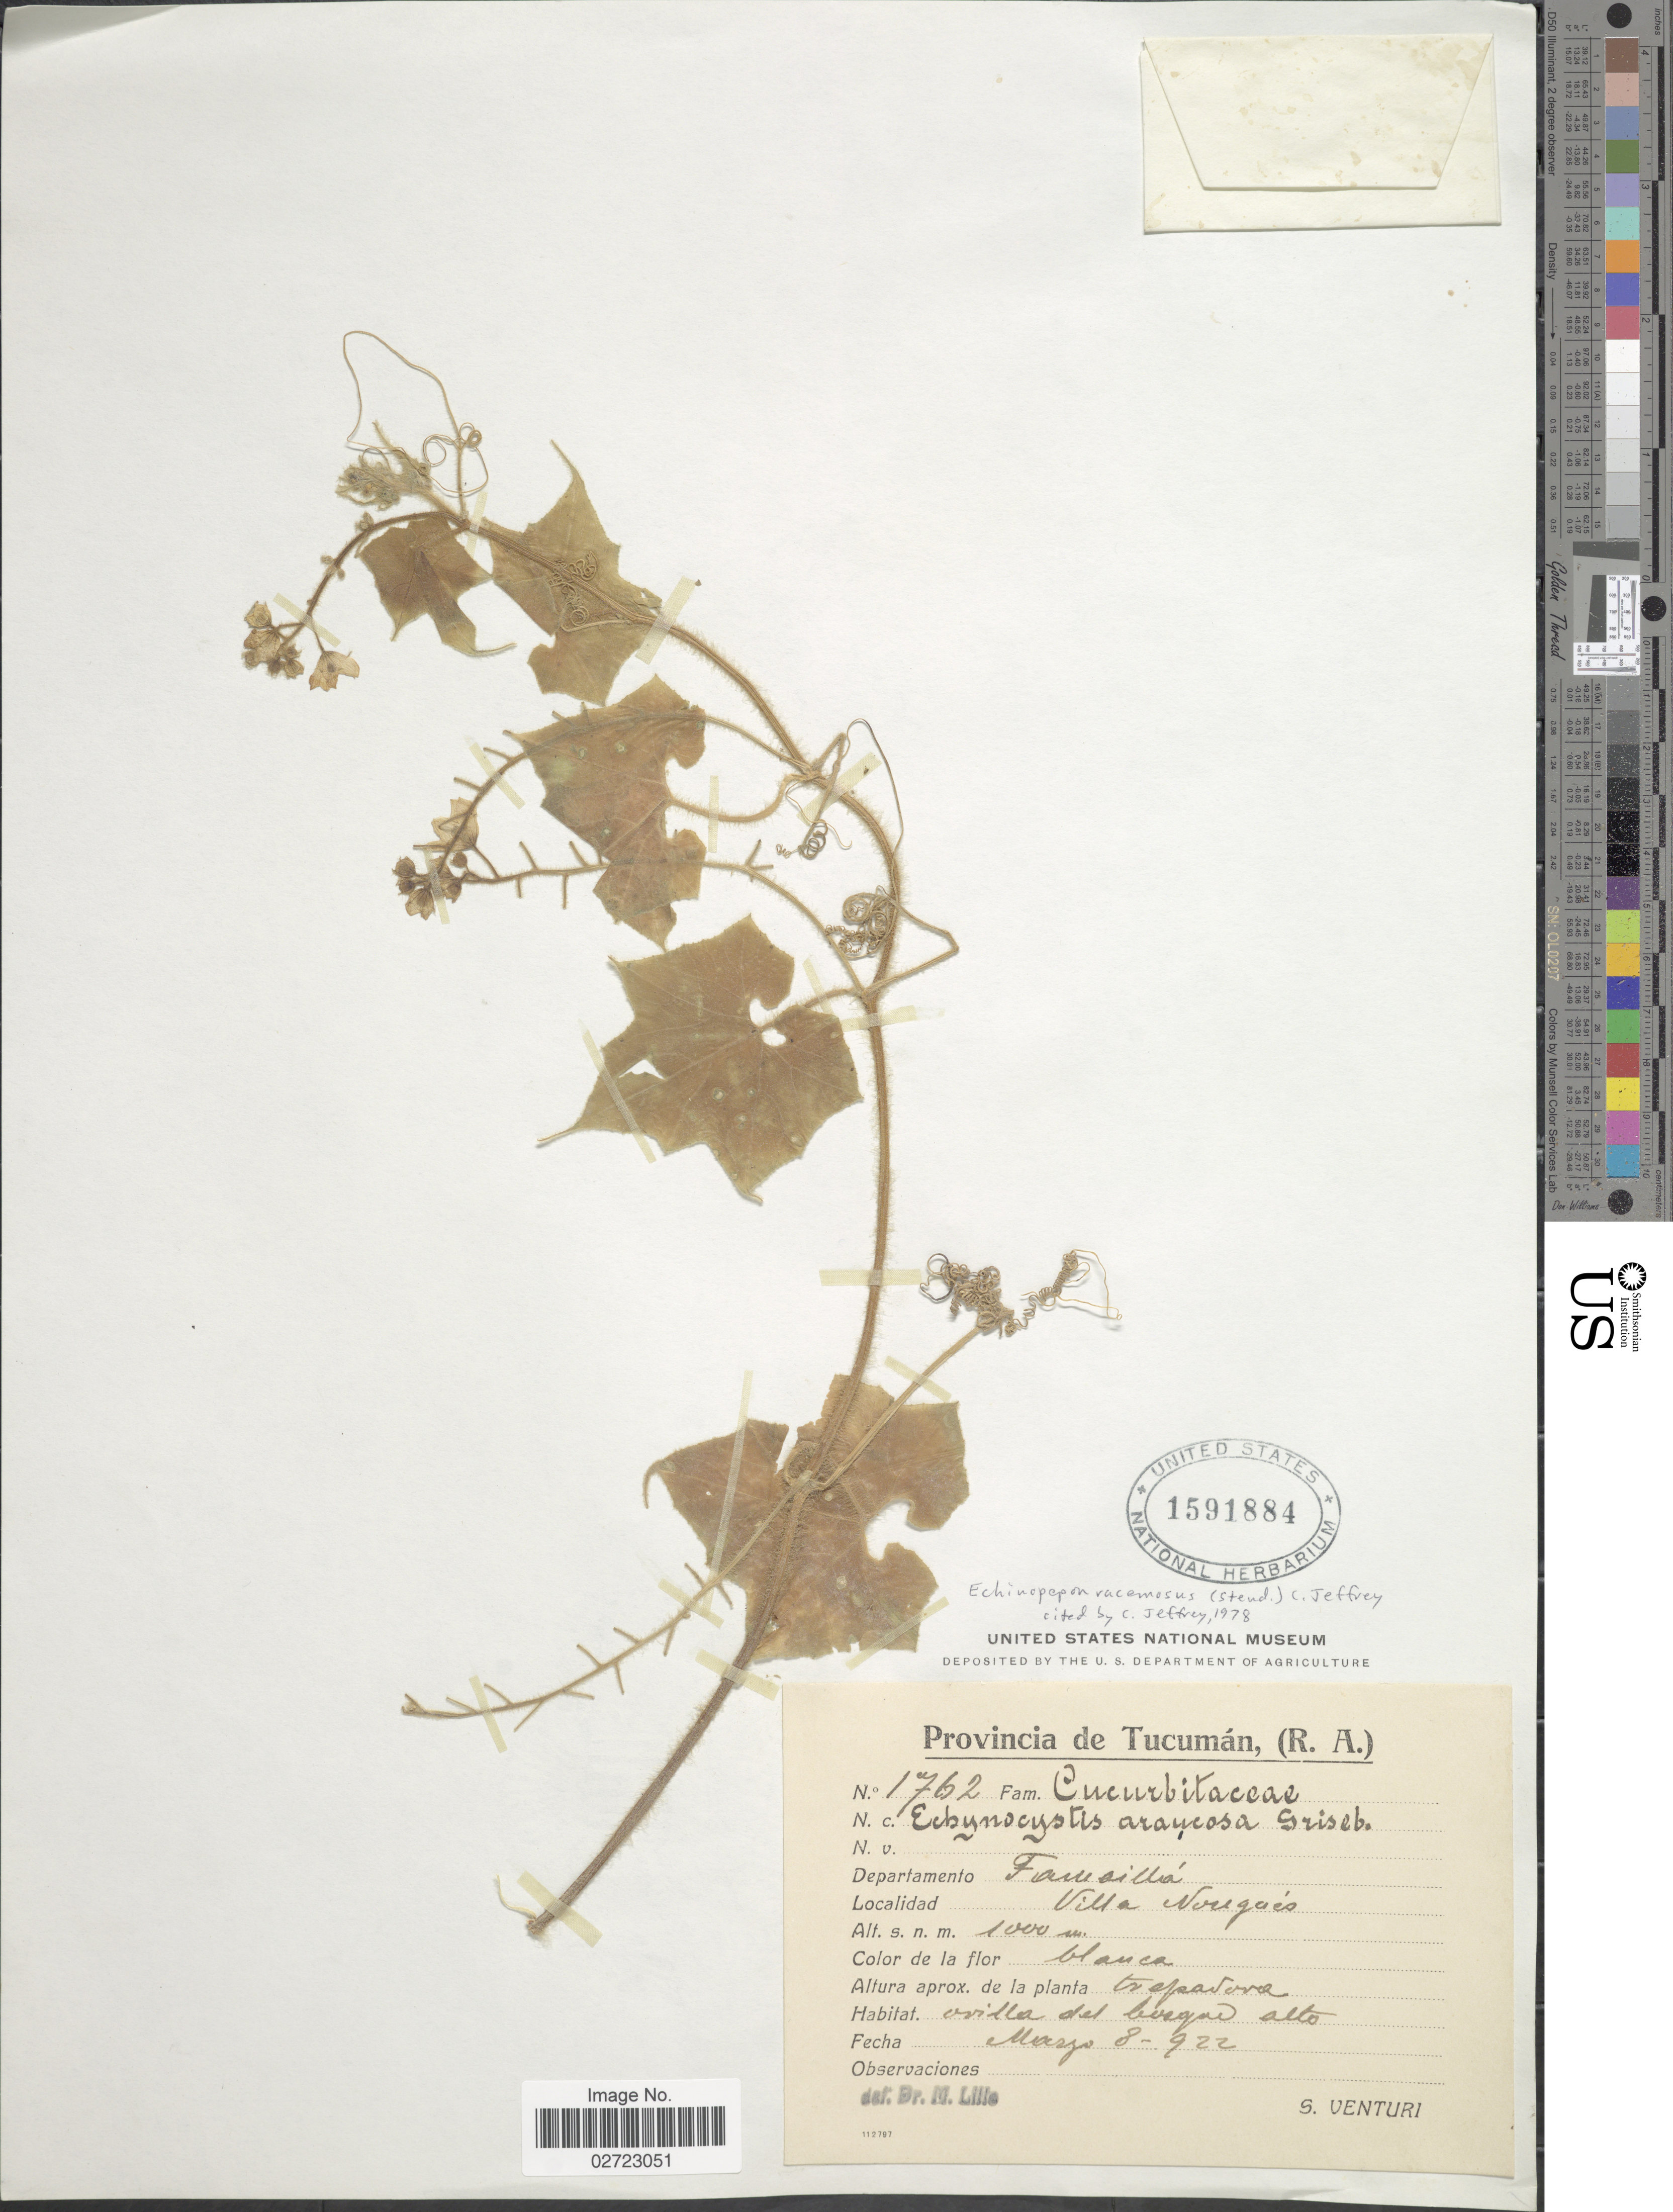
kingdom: Plantae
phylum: Tracheophyta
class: Magnoliopsida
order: Cucurbitales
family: Cucurbitaceae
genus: Echinopepon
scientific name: Echinopepon racemosus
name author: (Steud.) C. Jeffrey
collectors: S. Venturi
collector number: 1762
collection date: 1922-03-08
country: Argentina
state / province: Tucuman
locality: Provincia de Tucuman, (R.A.), Departamento Famaillá, Villa Nougués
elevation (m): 1000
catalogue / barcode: US 1591884